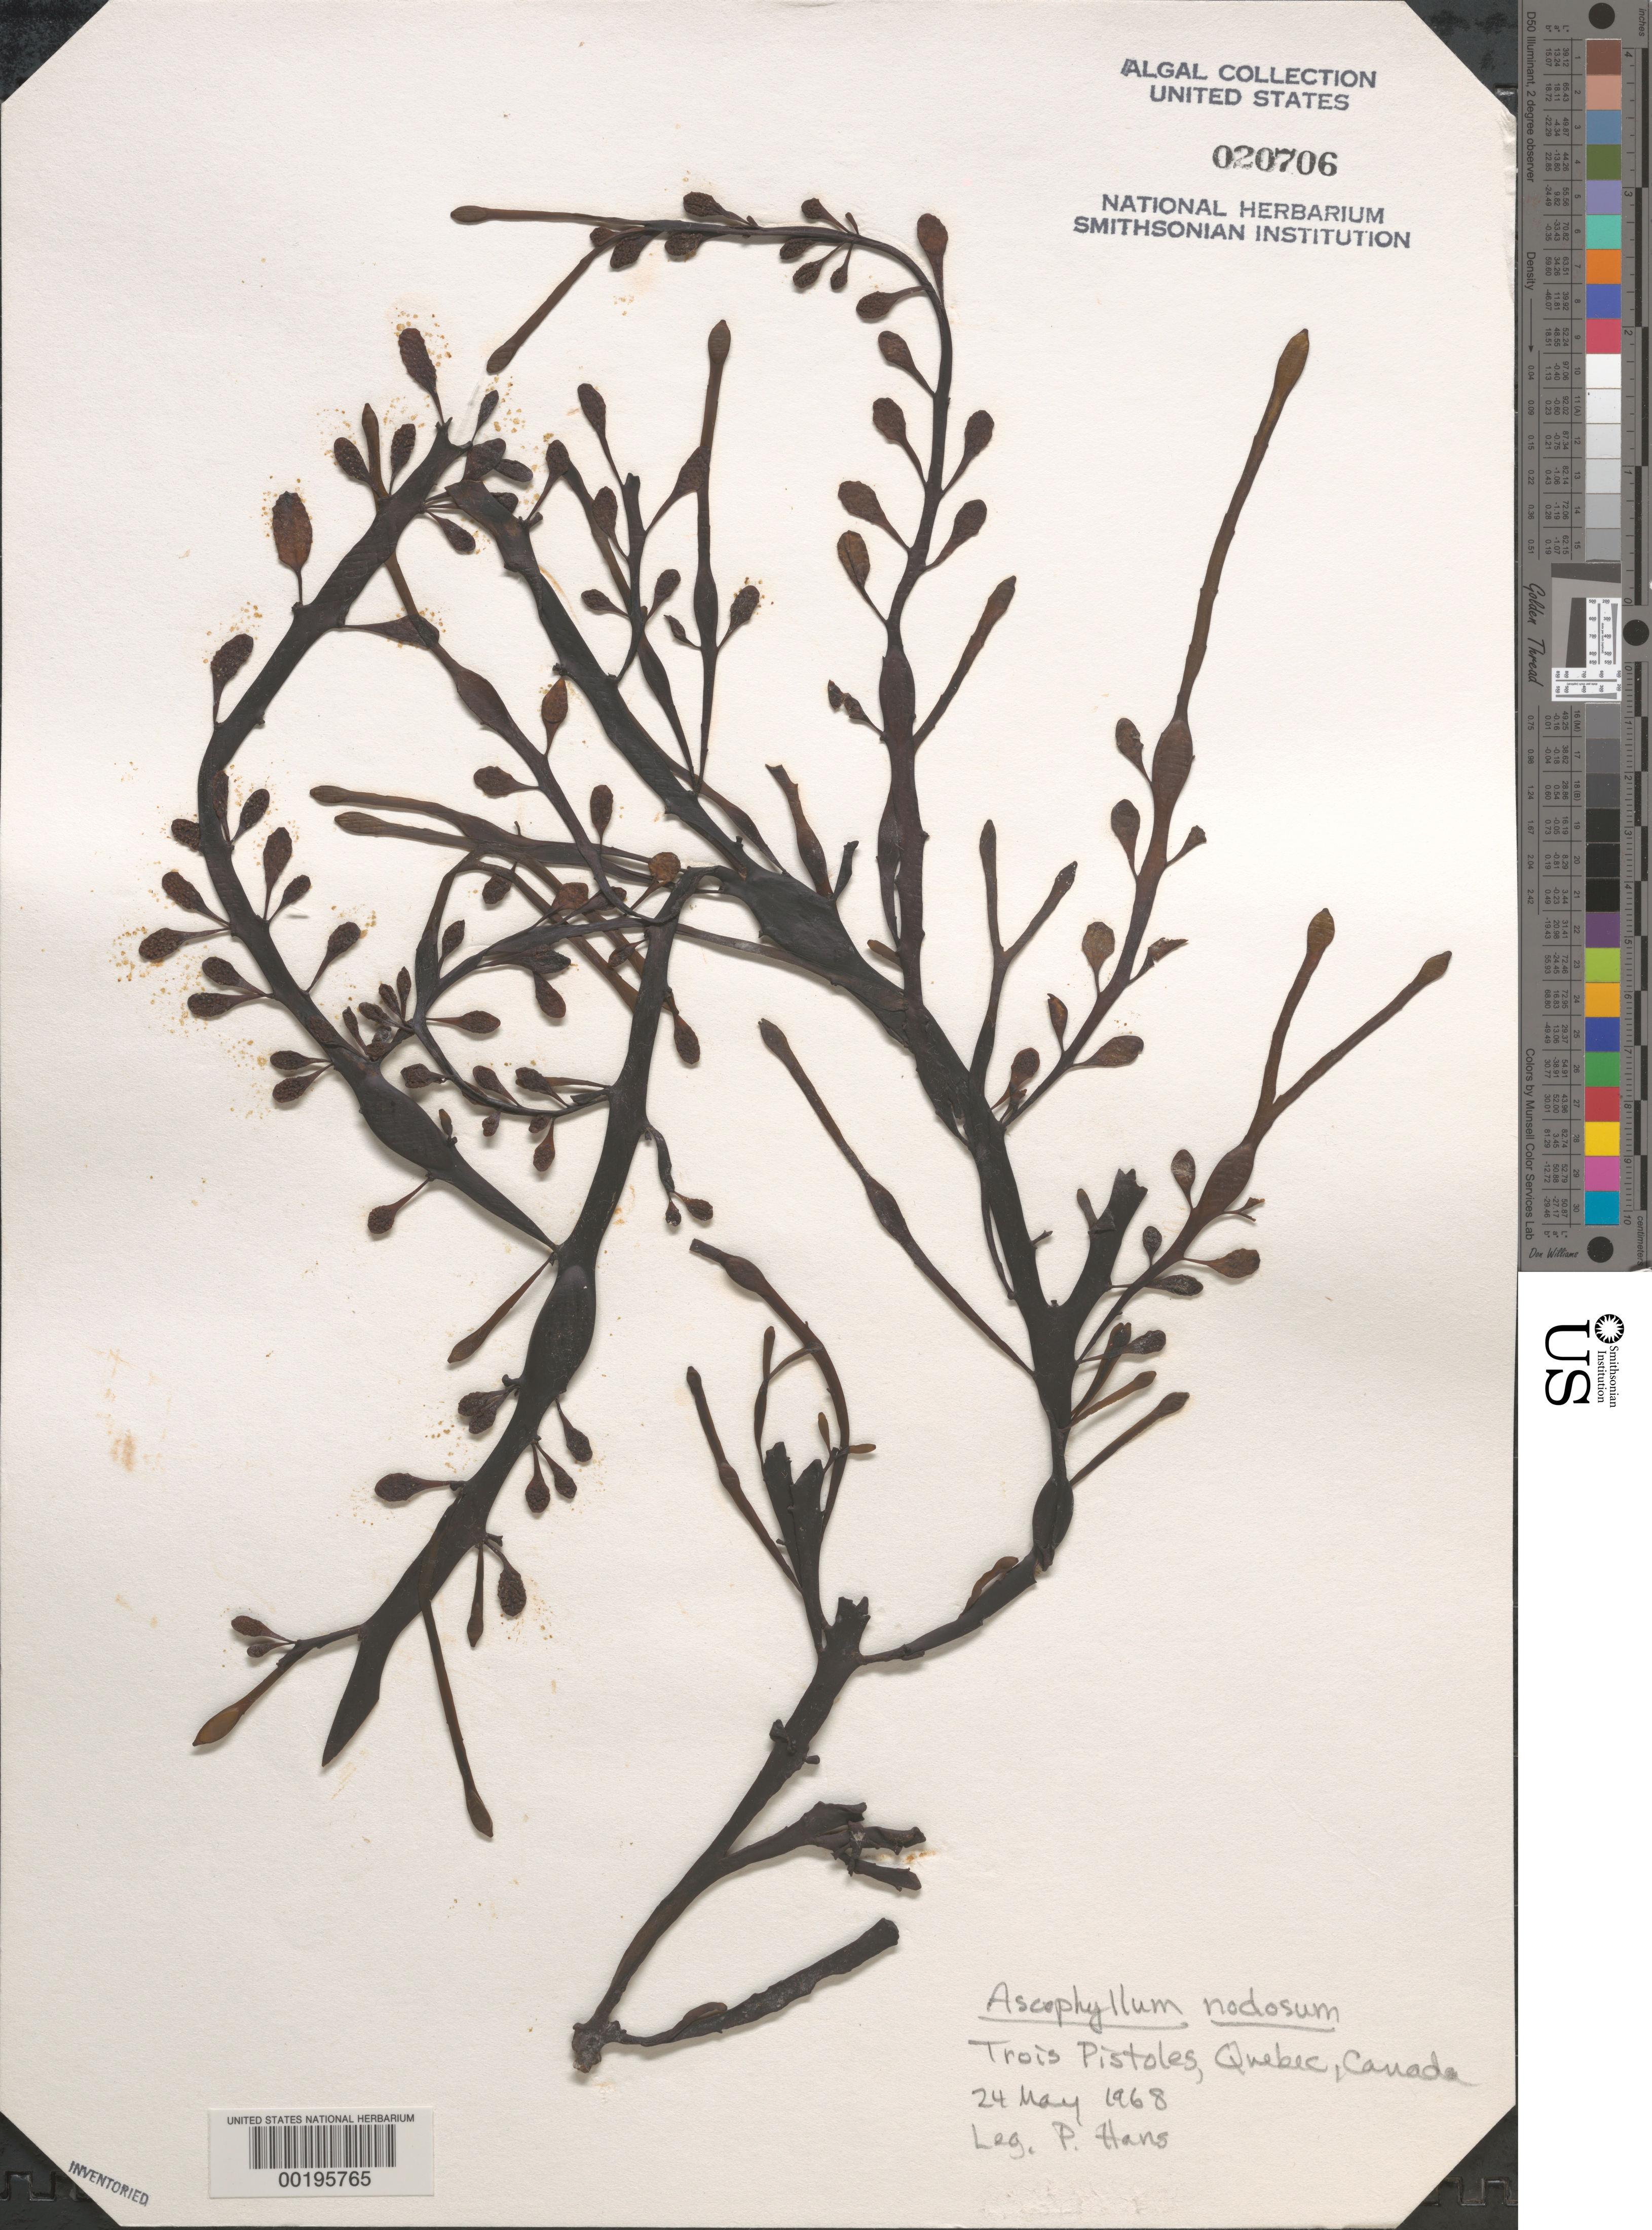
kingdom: Chromista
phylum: Ochrophyta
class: Phaeophyceae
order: Fucales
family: Fucaceae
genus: Ascophyllum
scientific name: Ascophyllum nodosum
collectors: P. Hans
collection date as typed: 24 May 1968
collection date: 1968-05-24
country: Canada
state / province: Quebec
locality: Trois pistoles, riviere du loup county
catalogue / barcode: US 20706